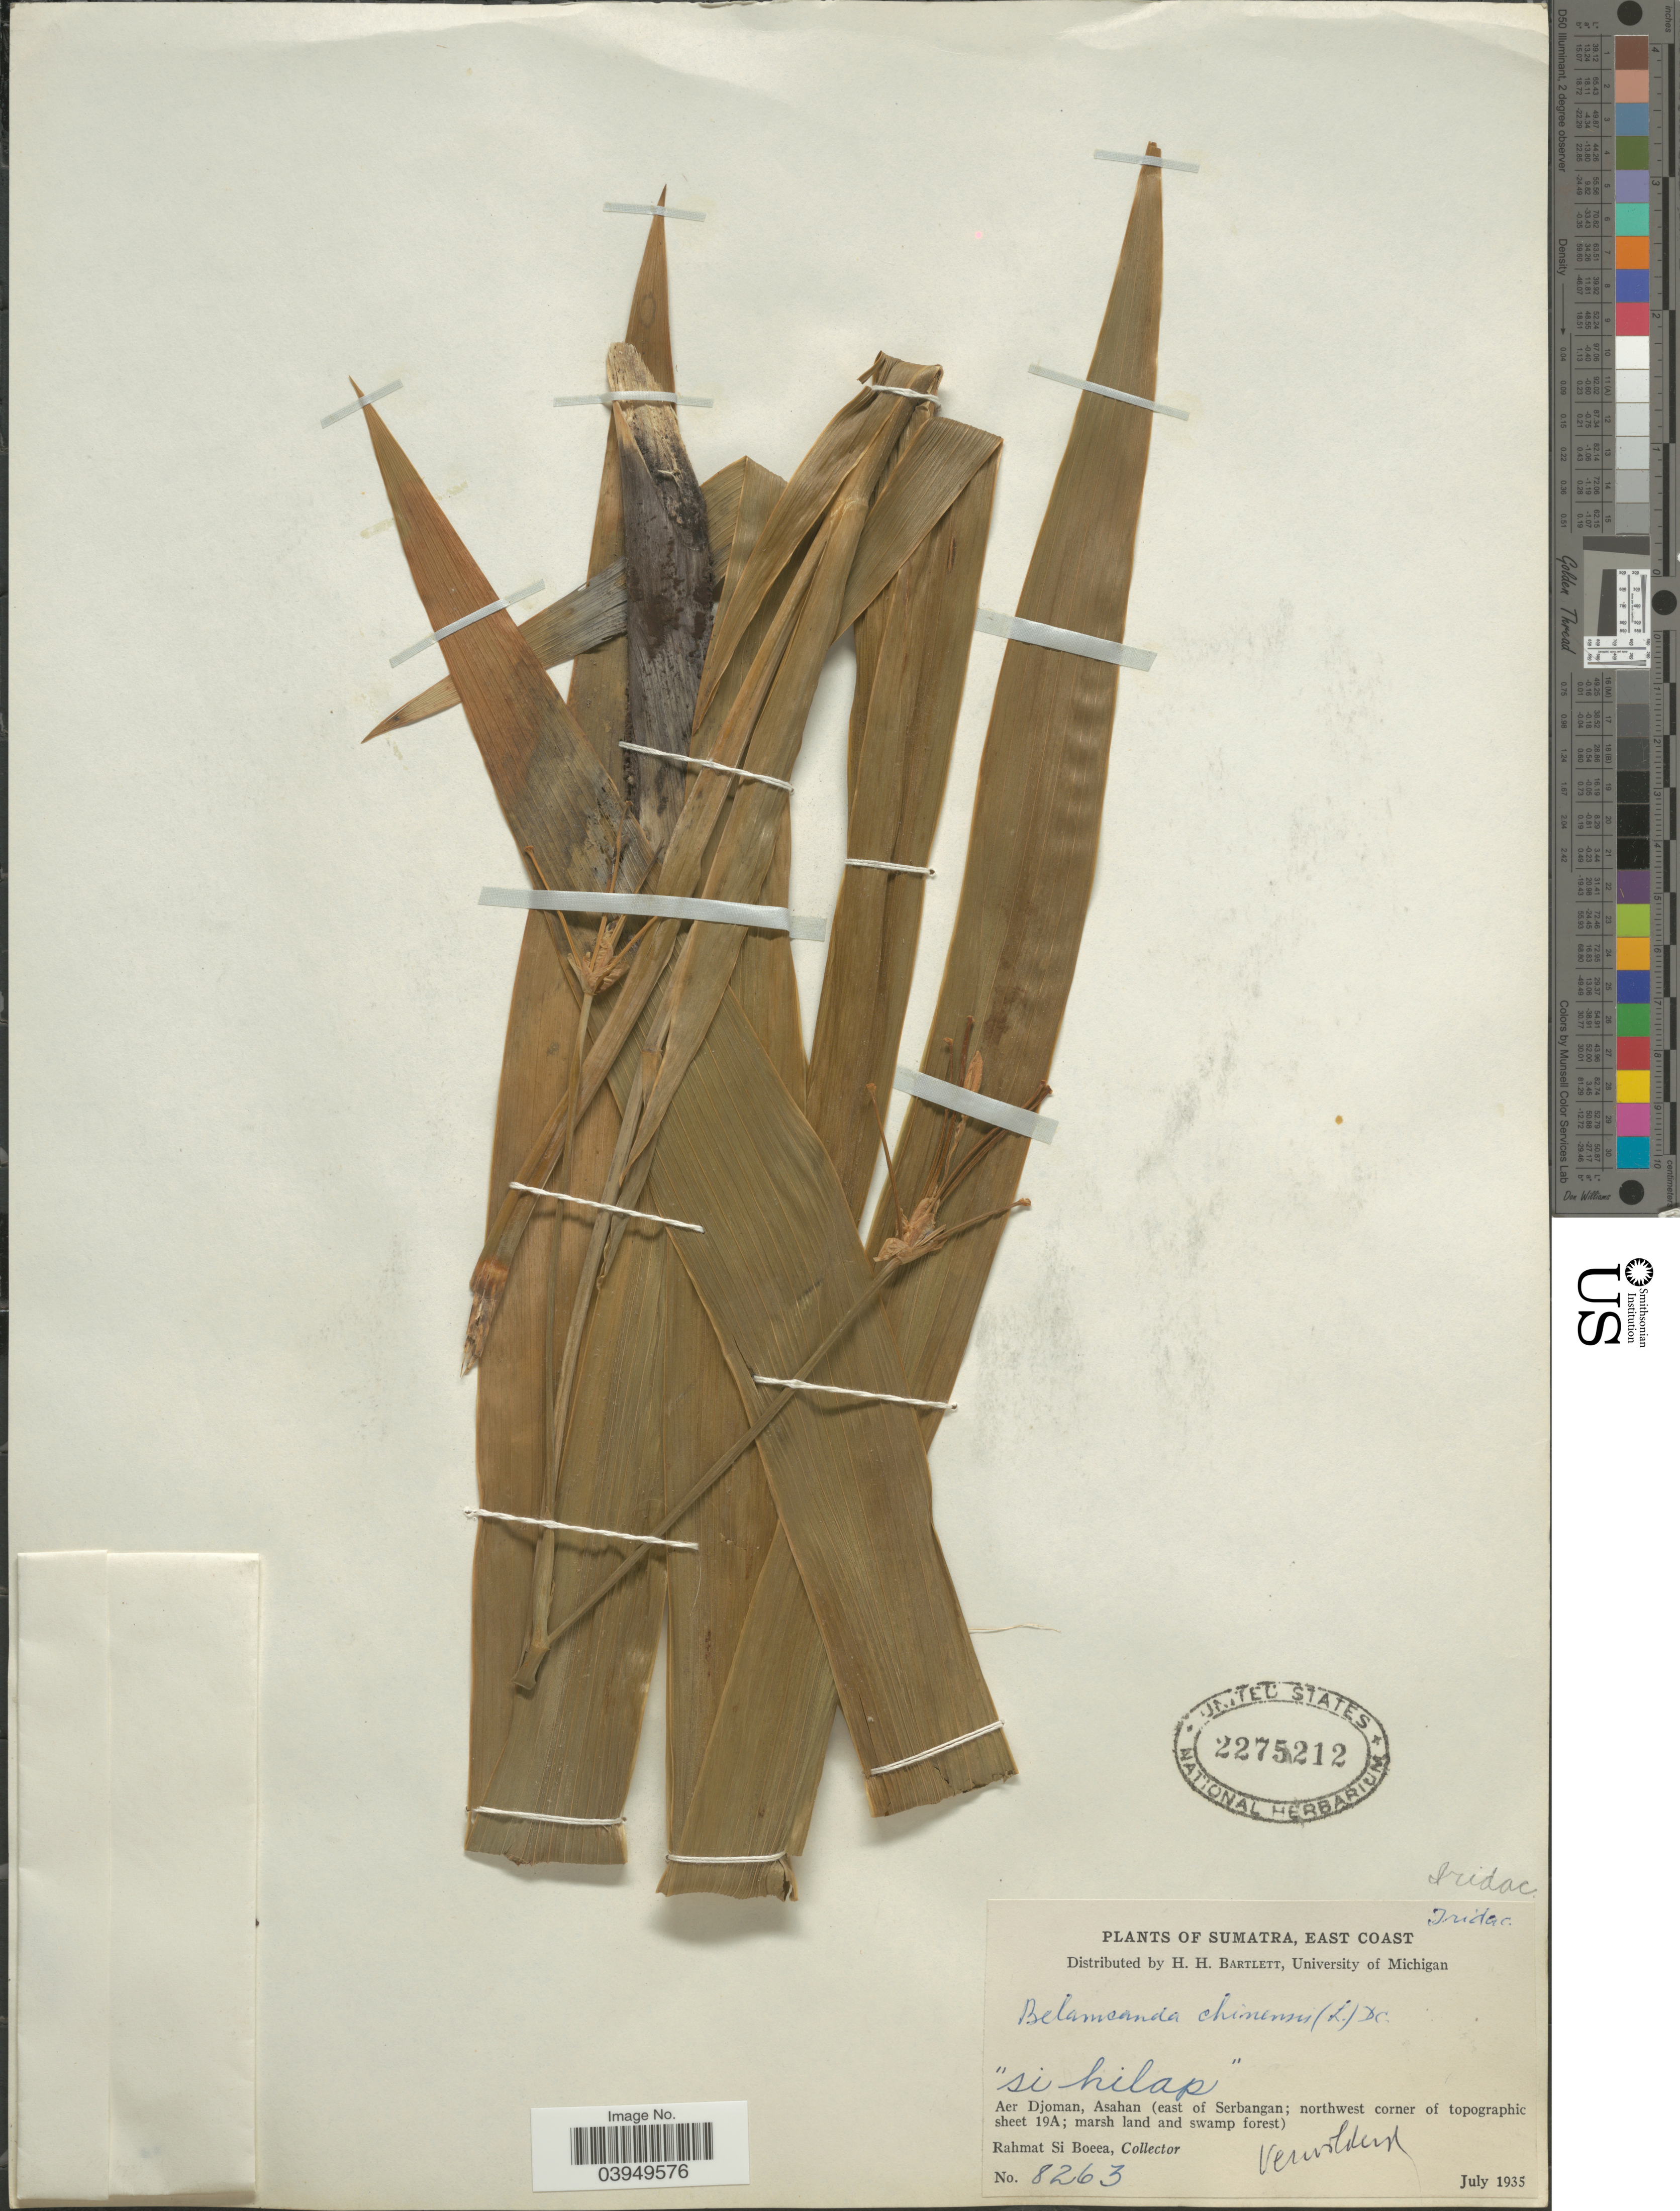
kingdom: Plantae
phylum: Tracheophyta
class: Liliopsida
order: Asparagales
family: Iridaceae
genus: Iris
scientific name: Iris chinensis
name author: Curtis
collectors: Rahmat Si Boeea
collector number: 8263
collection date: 1935-07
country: Indonesia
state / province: Sumatra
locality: East Coast. Aer Djoman, Asahan (east of Serbangan; northwest corner of topographic sheet 19A; marsh land and swamp forest).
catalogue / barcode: US 2275212